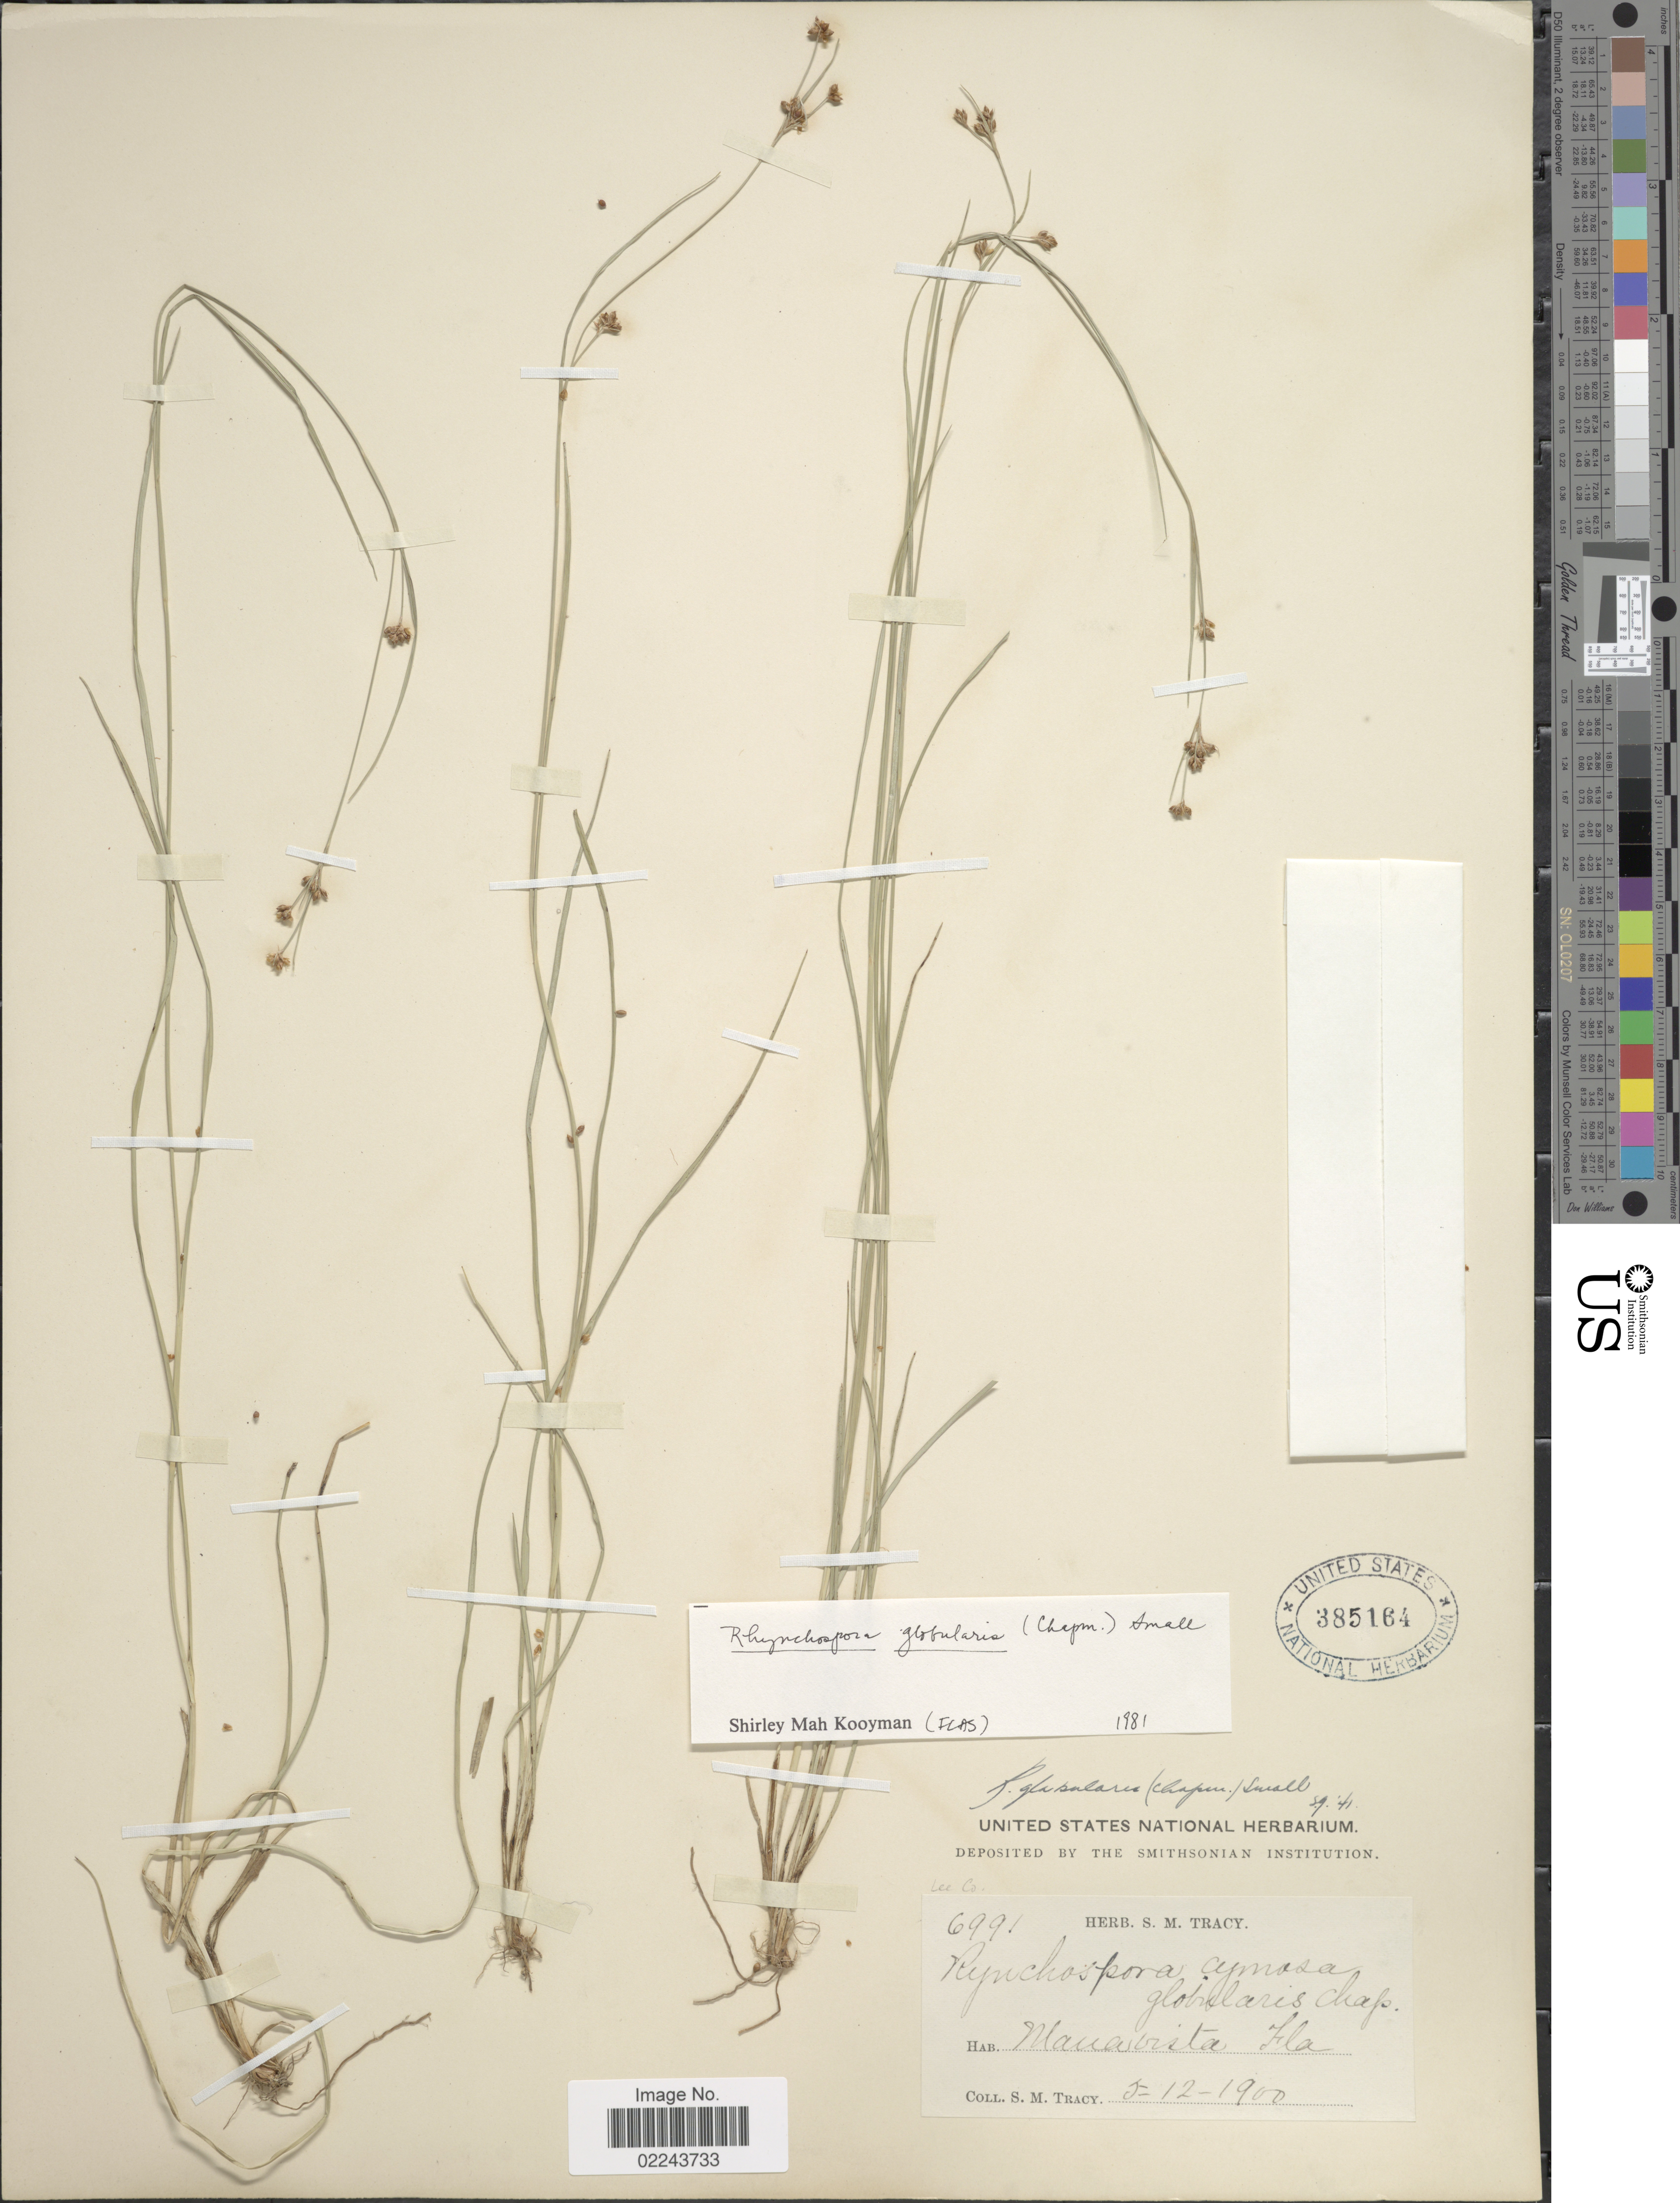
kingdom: Plantae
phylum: Tracheophyta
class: Liliopsida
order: Poales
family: Cyperaceae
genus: Rhynchospora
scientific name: Rhynchospora globularis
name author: (Chapm.) Small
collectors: S. M. Tracy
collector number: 6991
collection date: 1900-05-12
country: United States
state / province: Florida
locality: Manavista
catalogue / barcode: US 385164